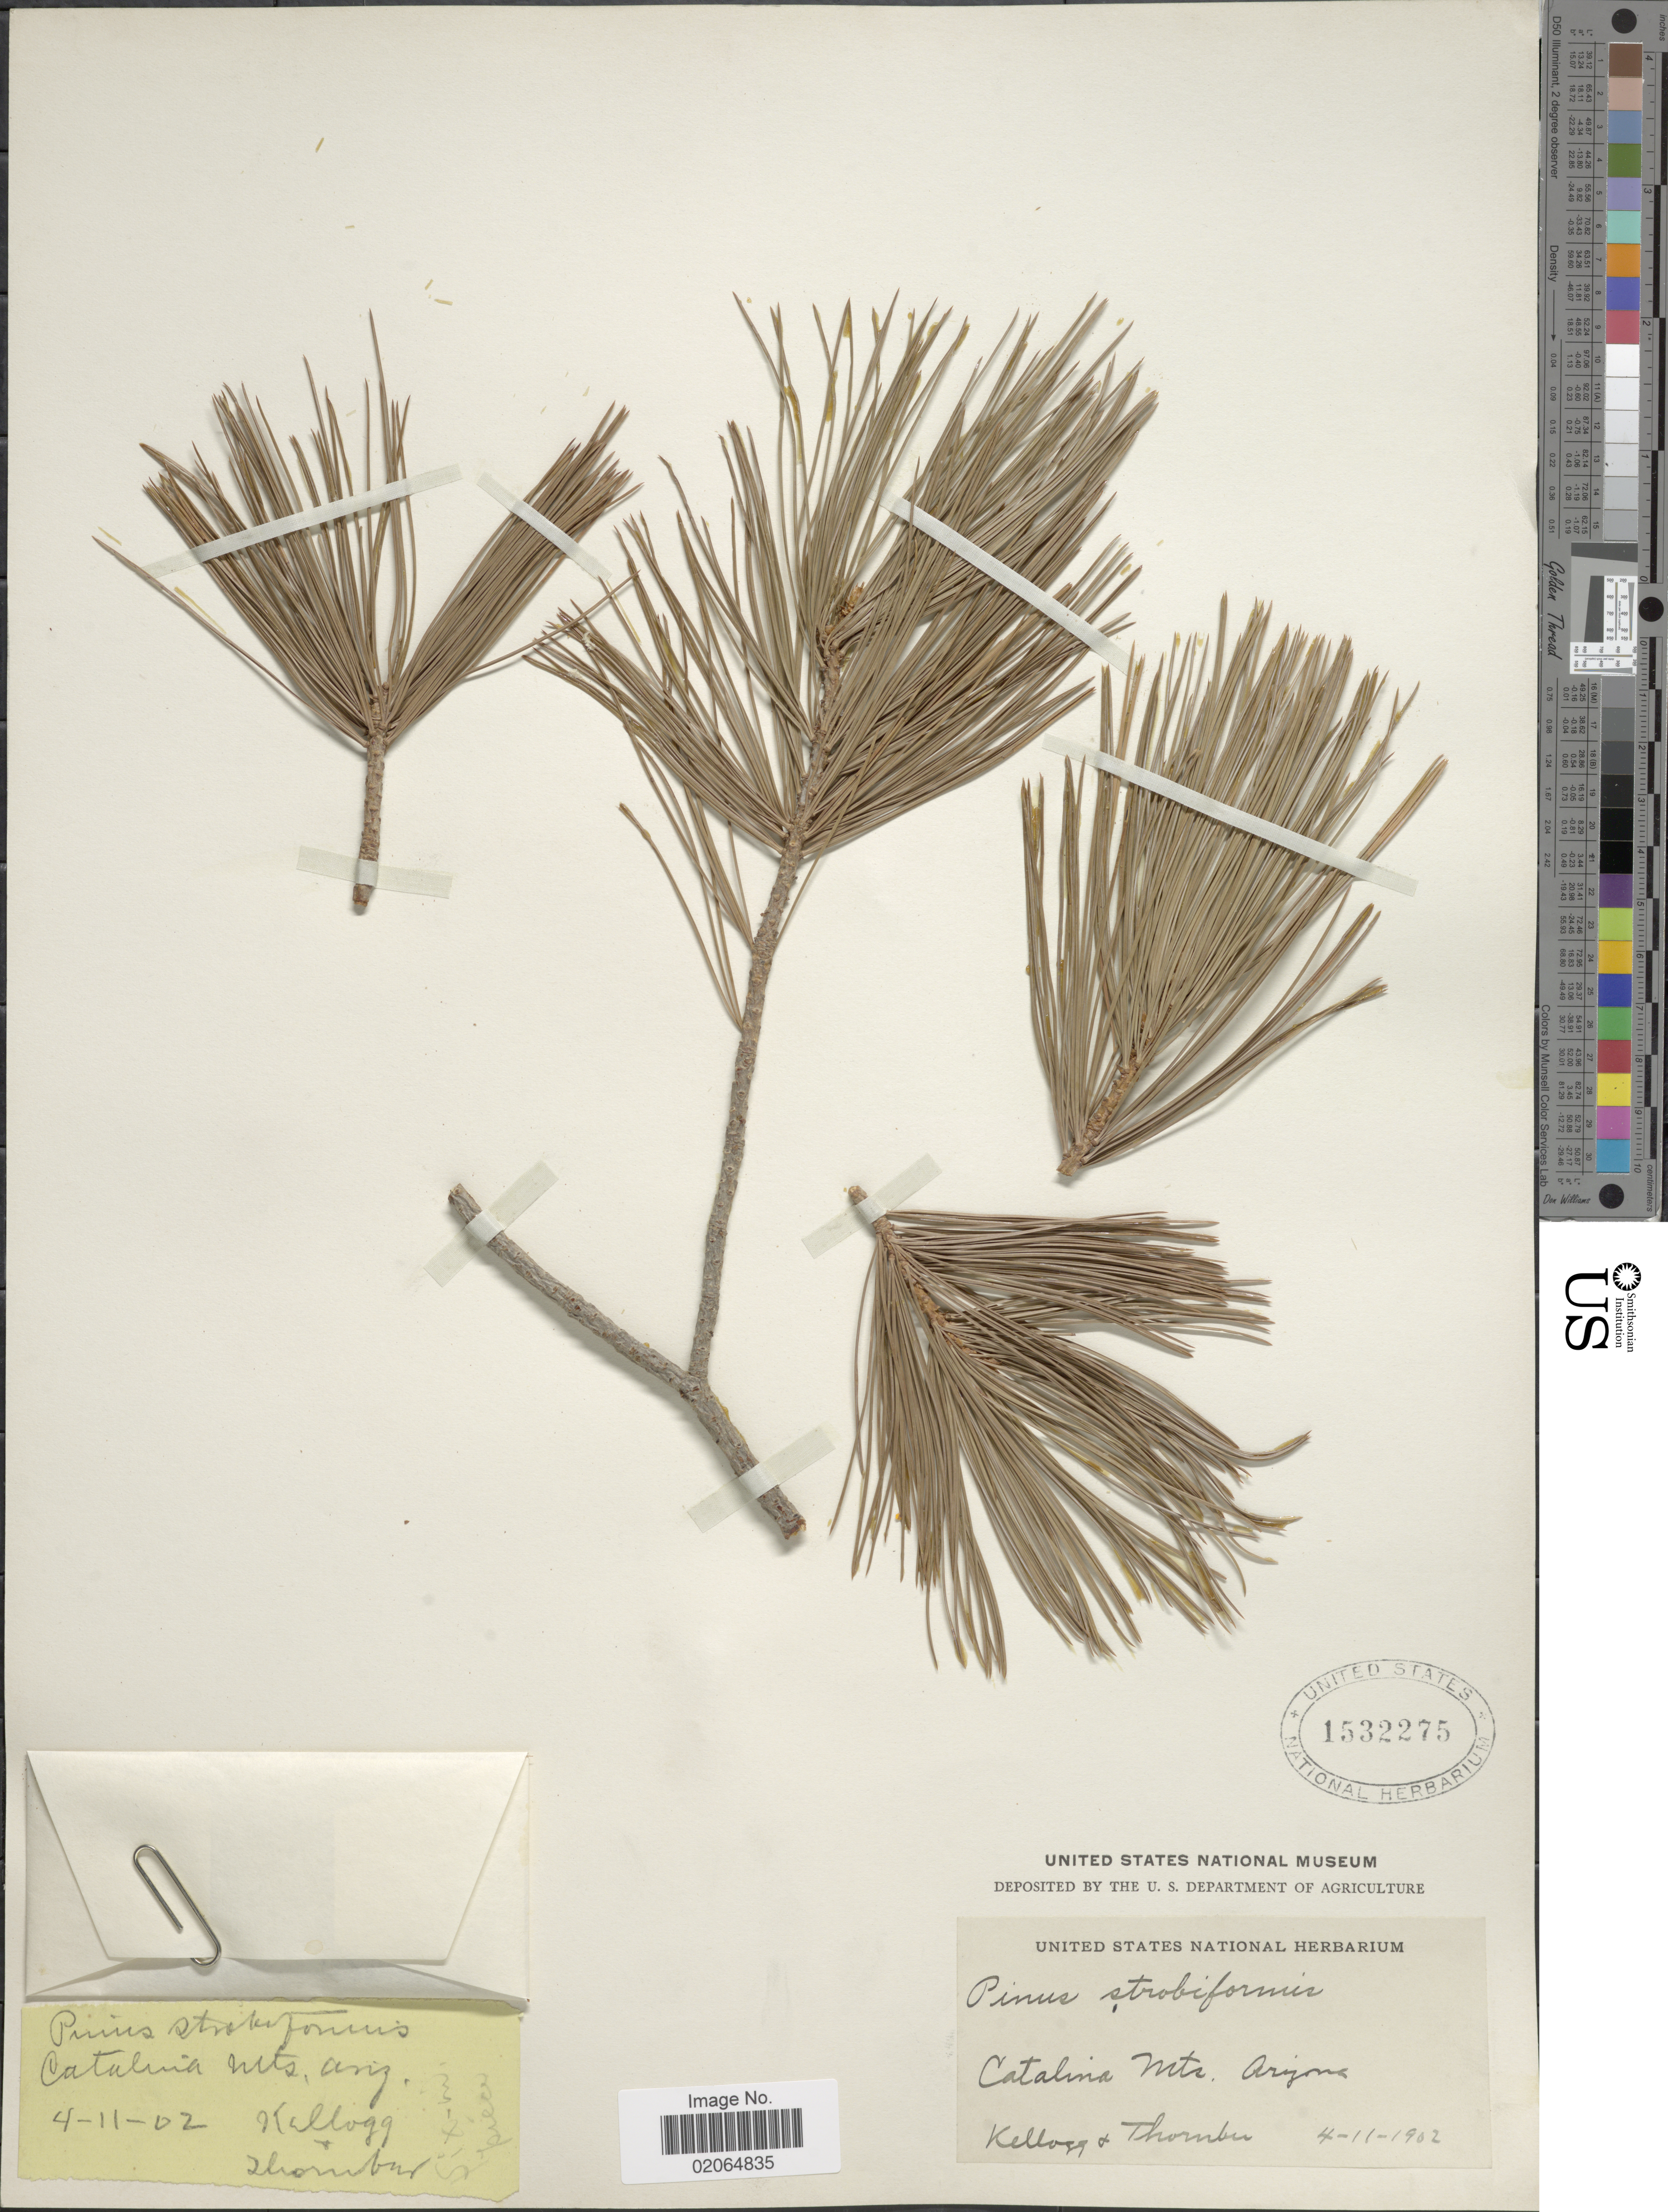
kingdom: Plantae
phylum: Tracheophyta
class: Pinopsida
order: Pinales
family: Pinaceae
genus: Pinus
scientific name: Pinus strobiformis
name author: Engelm.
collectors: -- Kellogg & -. Thornber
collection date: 1902-11-04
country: United States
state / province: Arizona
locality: Catalina Mts.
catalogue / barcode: US 1532275